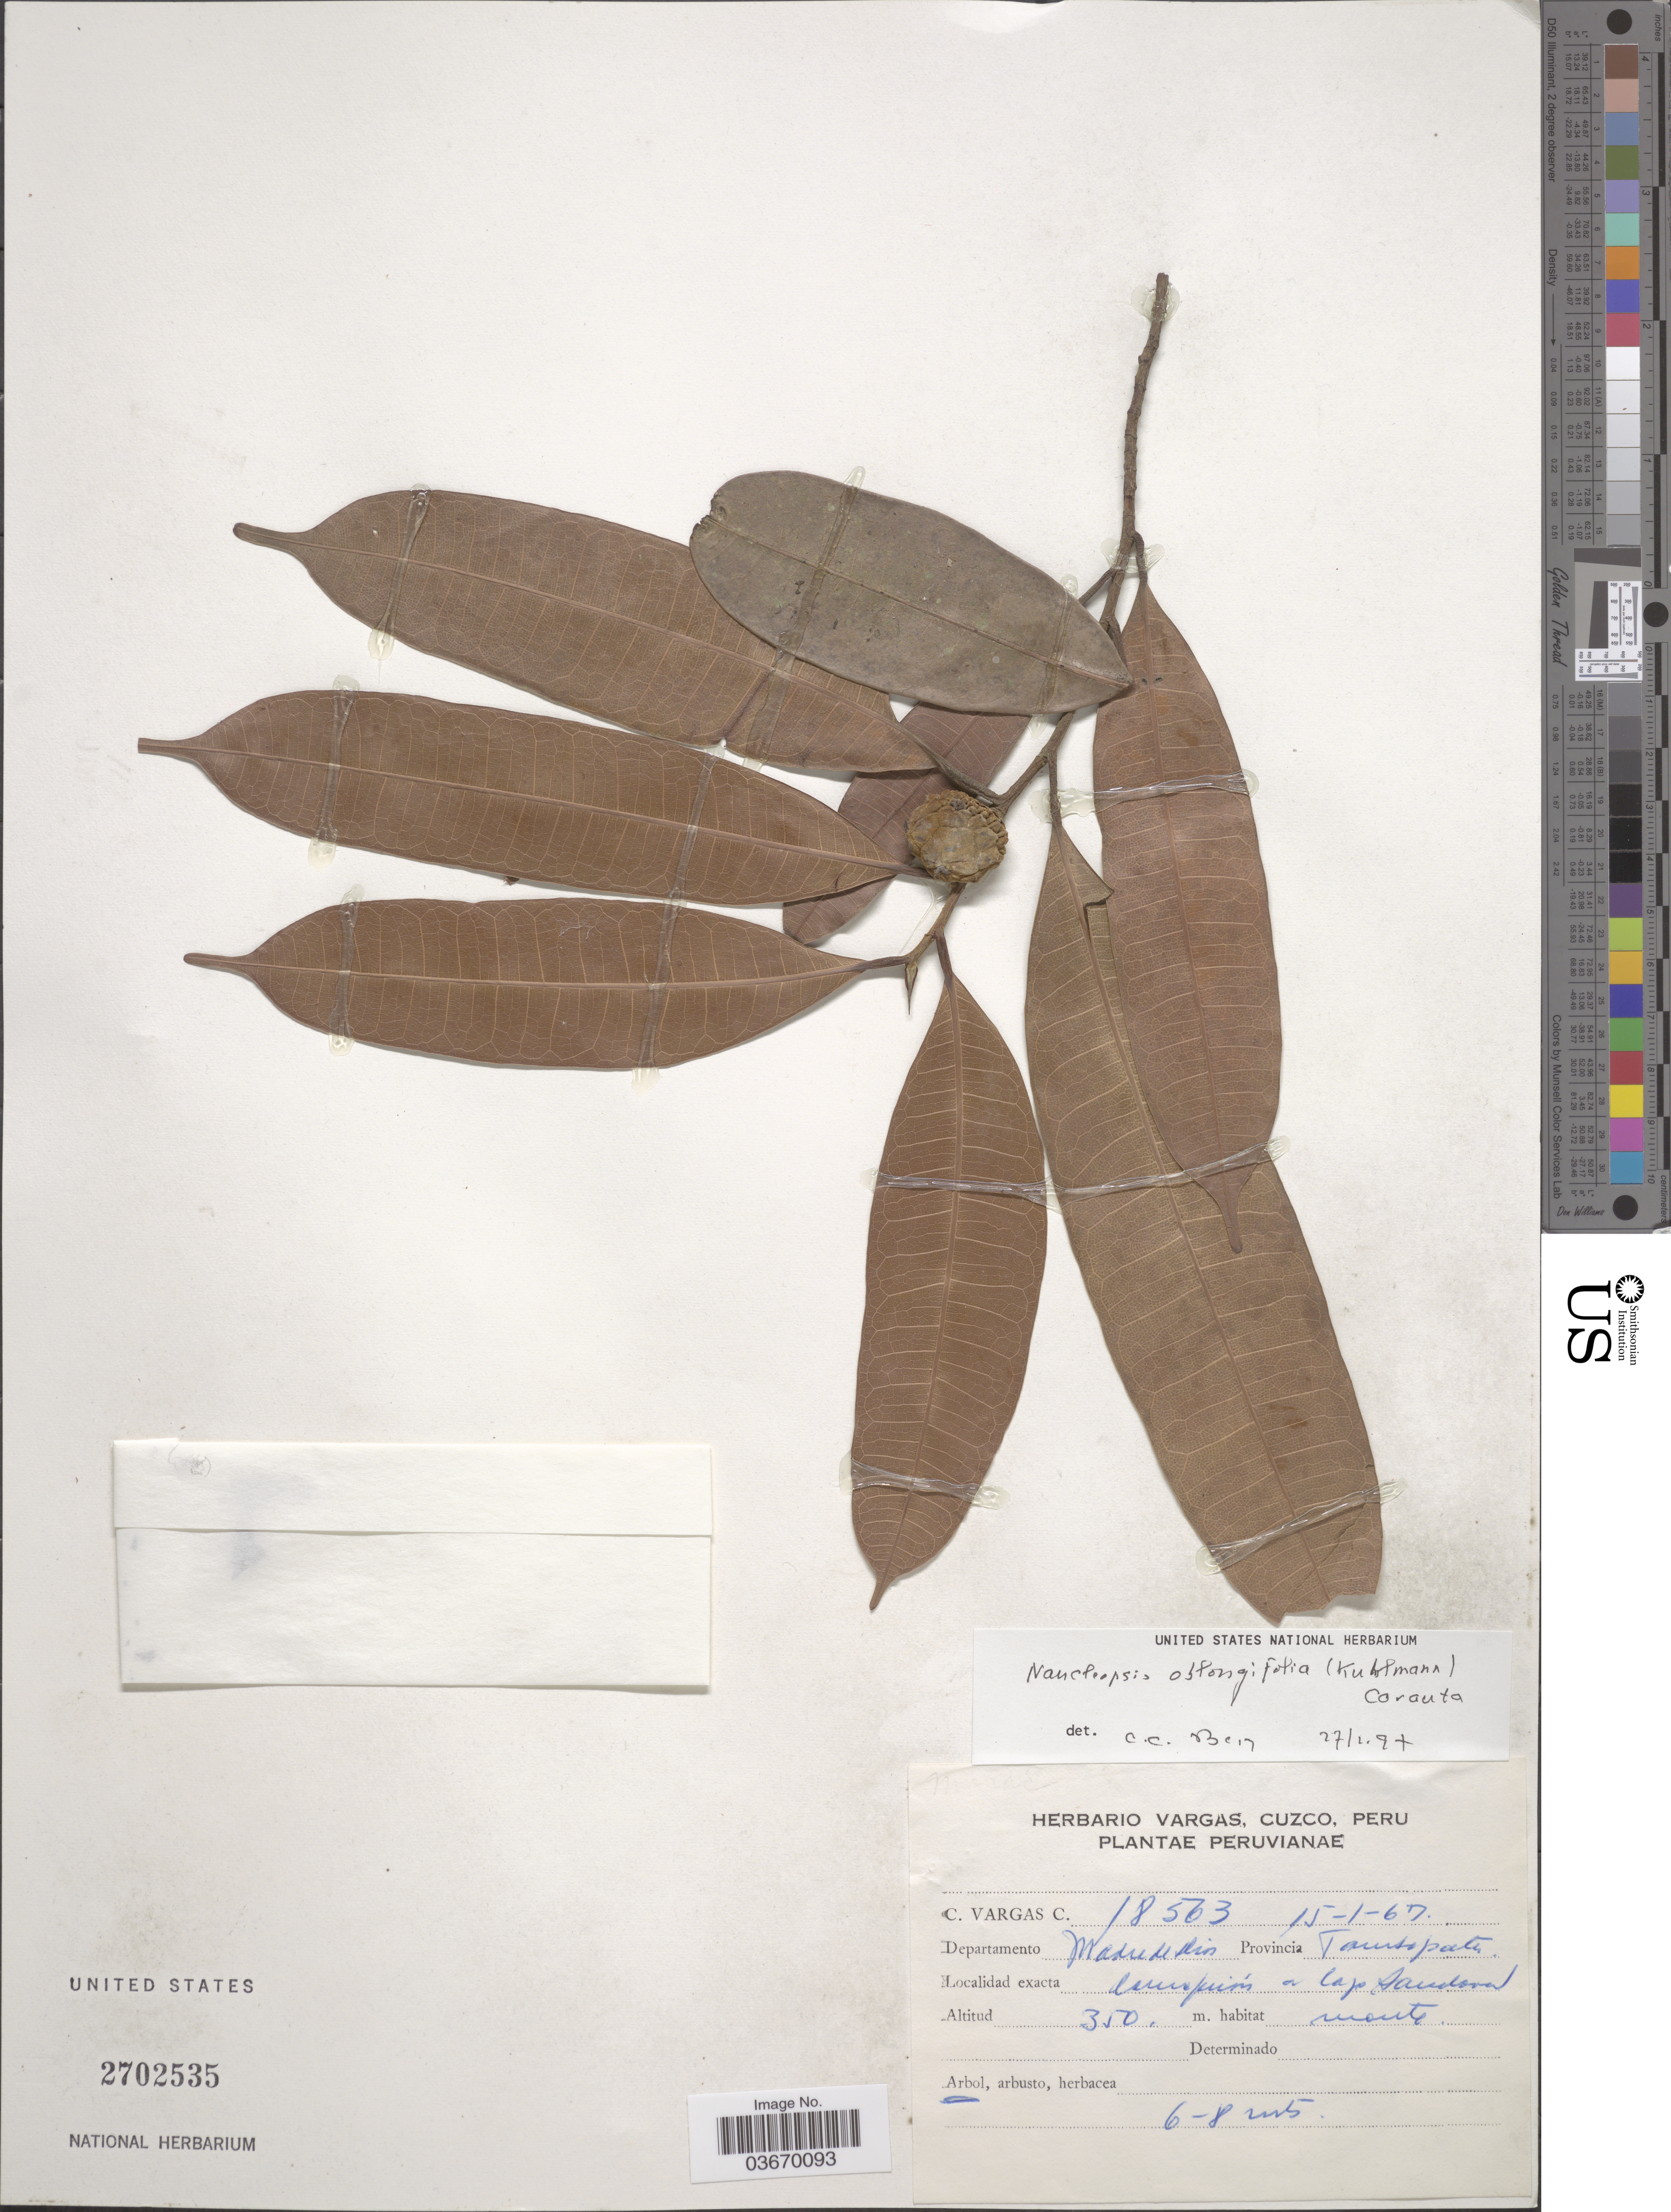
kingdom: Plantae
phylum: Tracheophyta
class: Magnoliopsida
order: Rosales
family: Moraceae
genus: Naucleopsis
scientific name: Naucleopsis oblongifolia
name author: (Kuhlm.) Carauta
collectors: C. Vargas Calderón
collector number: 18563*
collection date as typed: Transcribed d/m/y: 15/1/67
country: Peru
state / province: Madre de Dios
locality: Departamento Madre de Dios. Provincia Tambopata. !.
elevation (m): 350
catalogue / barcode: US 2702535